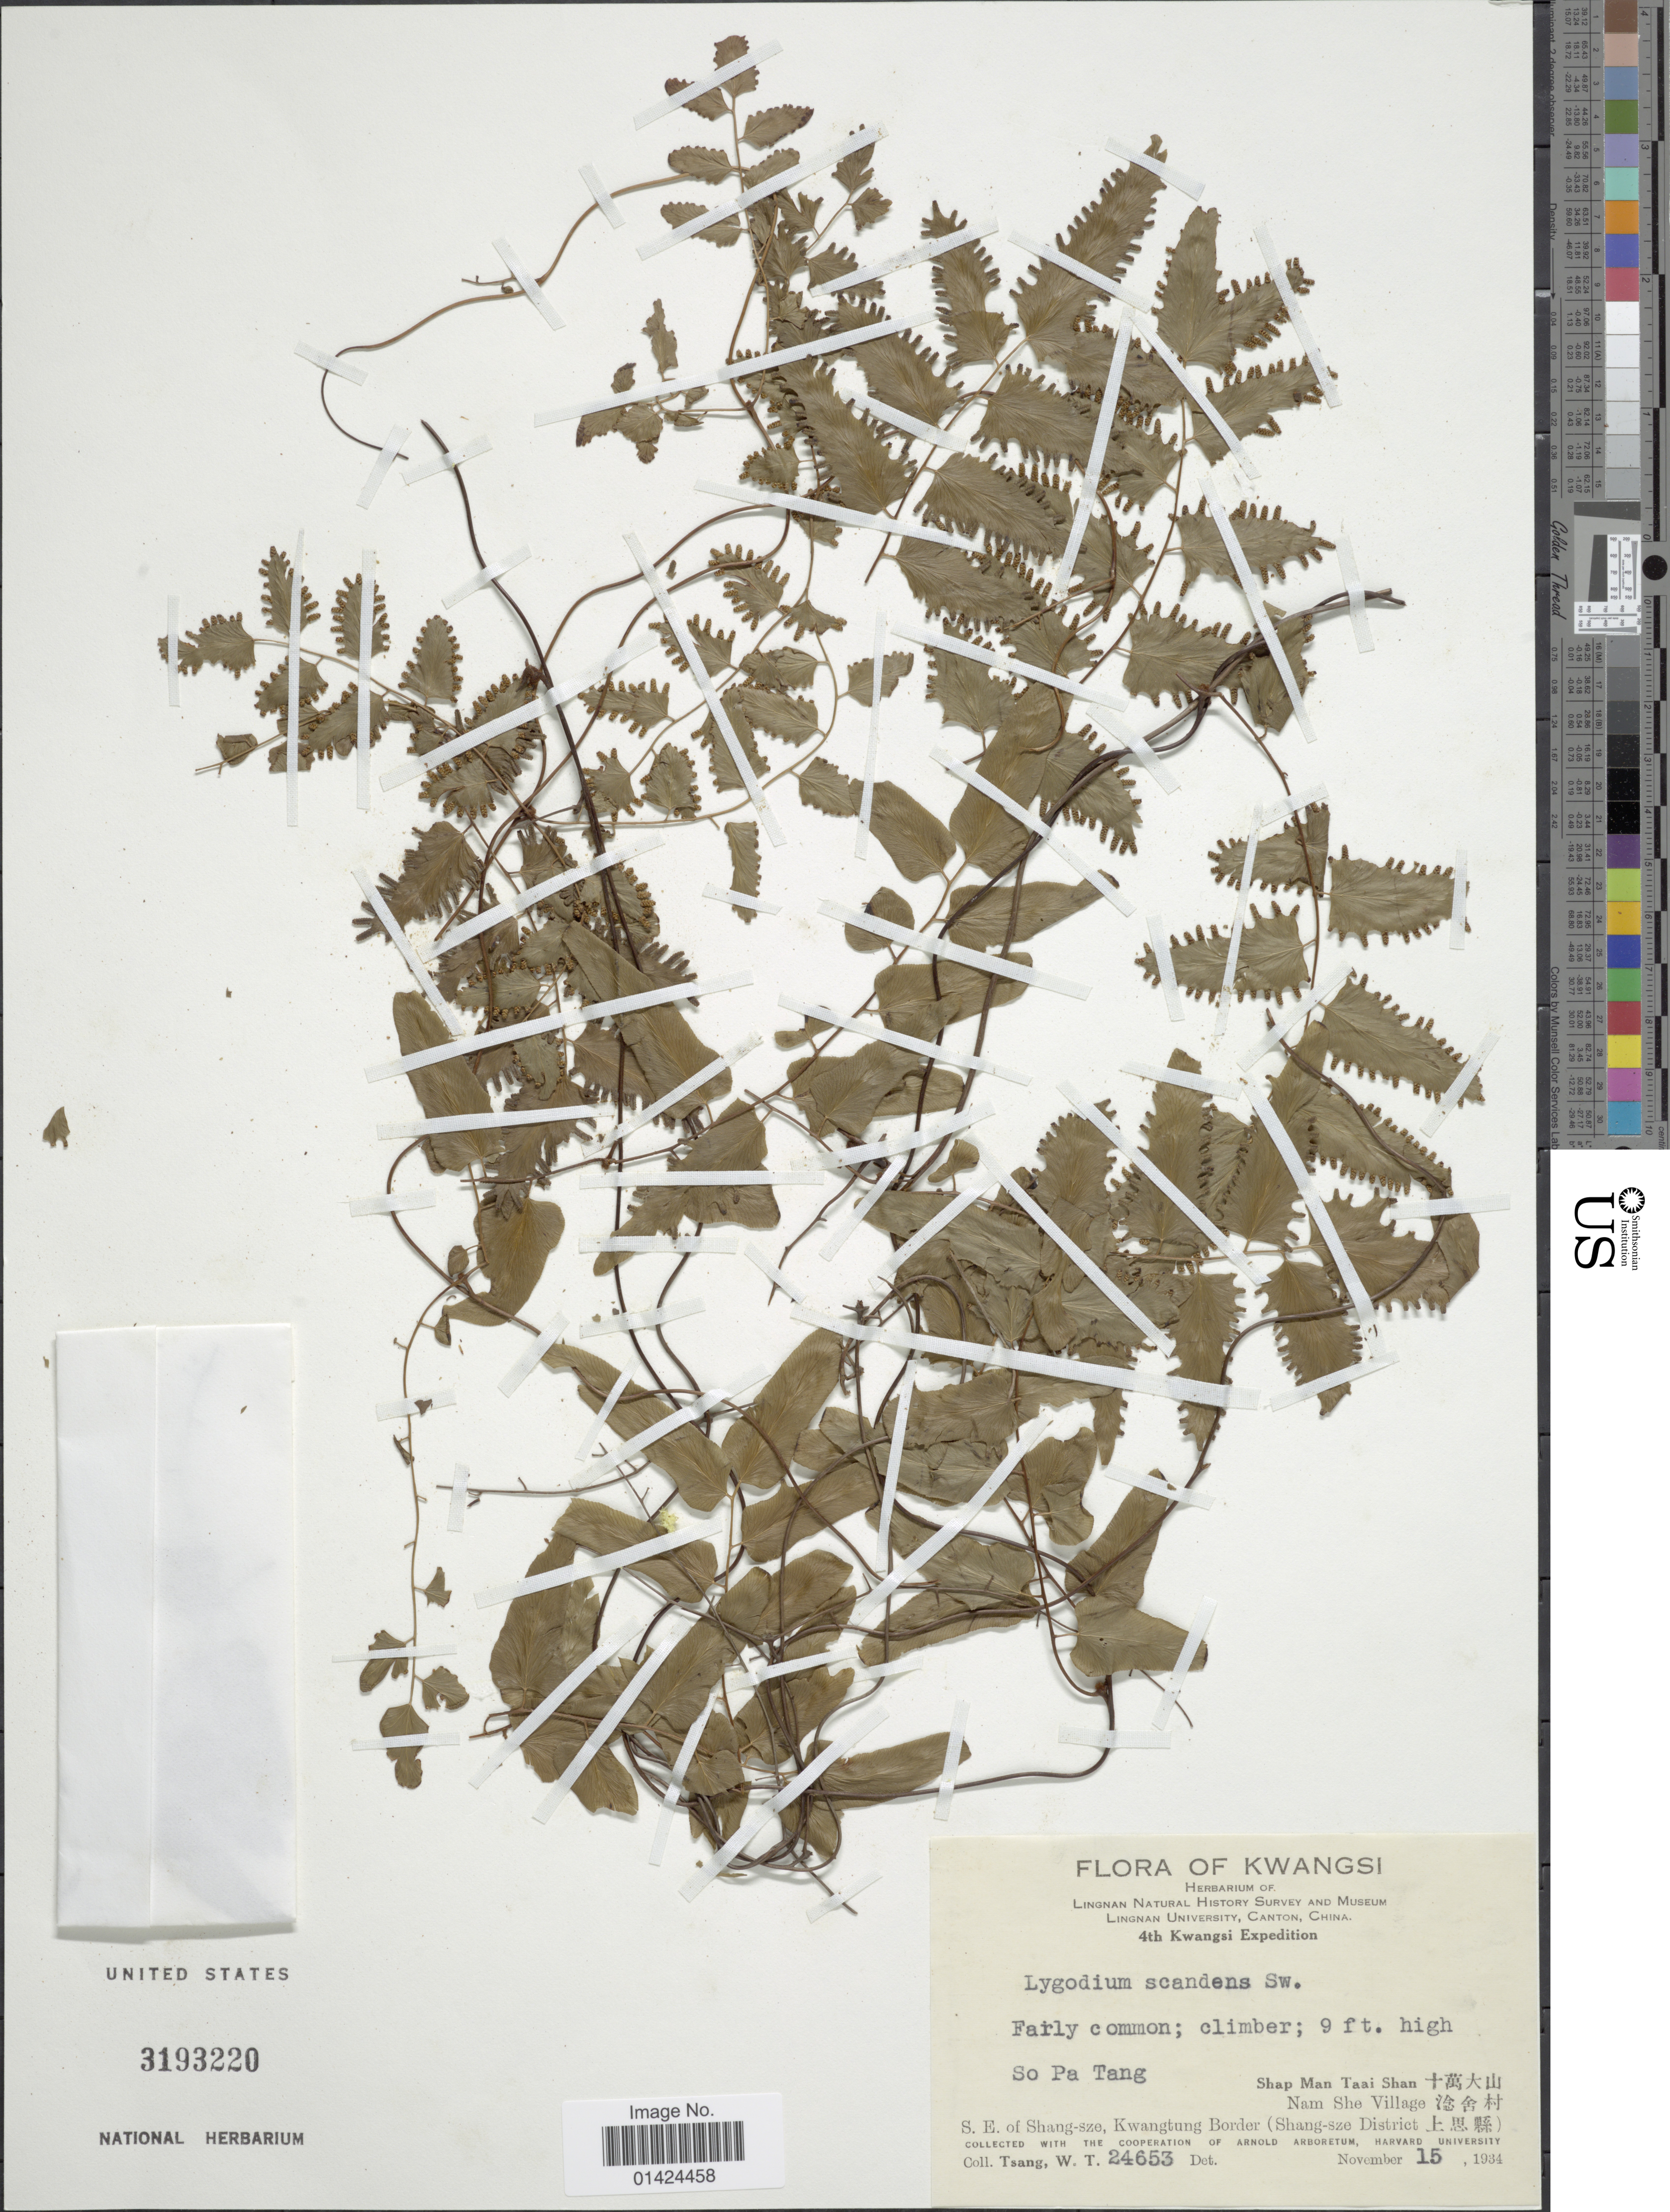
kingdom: Plantae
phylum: Tracheophyta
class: Polypodiopsida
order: Schizaeales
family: Lygodiaceae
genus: Lygodium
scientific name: Lygodium microphyllum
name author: (Cav.) R. Br.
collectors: W. T. Tsang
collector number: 24653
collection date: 1934-11-15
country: China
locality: Kwangsi. Shap Man Taai Shan. Na Wai Village S.E. of Shang-sze, Kwangtung Border(Shang-sze District).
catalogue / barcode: US 3193220